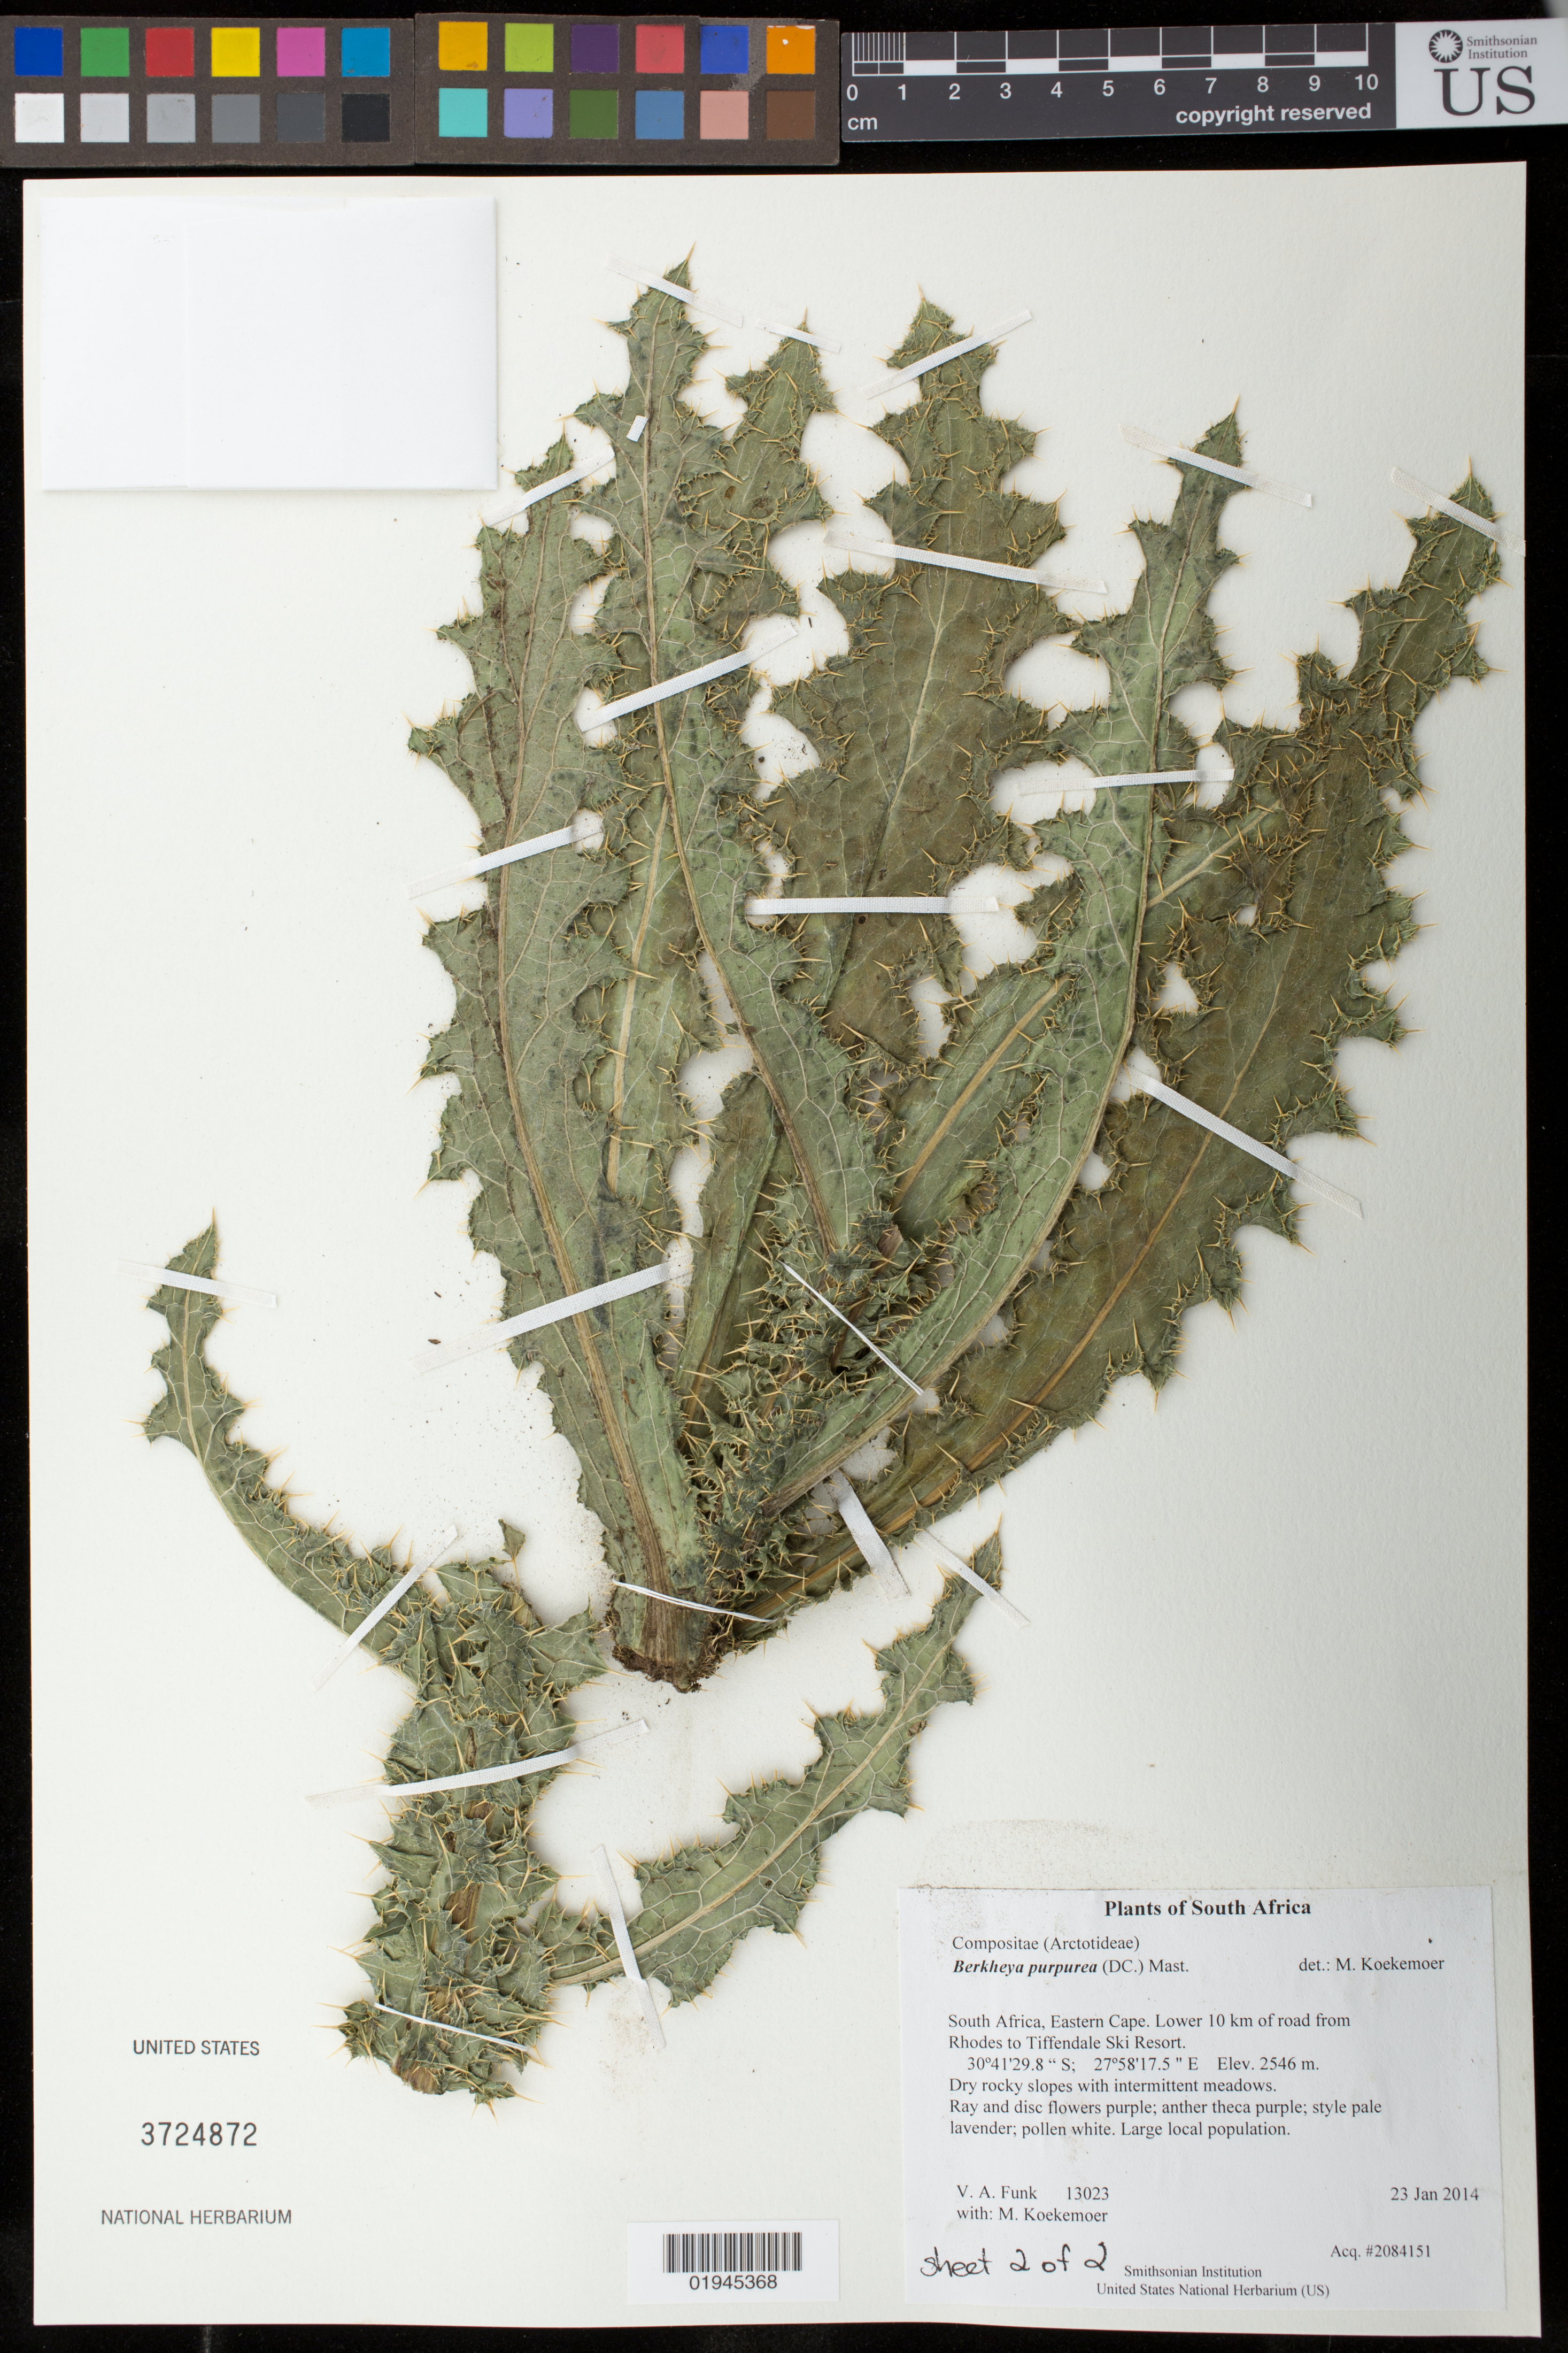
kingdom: Plantae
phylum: Tracheophyta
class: Magnoliopsida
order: Asterales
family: Asteraceae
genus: Berkheya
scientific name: Berkheya purpurea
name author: (DC.) Mast.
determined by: Koekemoer, M.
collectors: M. Koekemoer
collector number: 13023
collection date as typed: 23 Jan 2014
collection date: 2014-01-23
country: South Africa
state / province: Eastern Cape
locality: Lower 10 km of Road from Rhodes to Tiffendale Ski Resort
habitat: Dry rocky slopes with intermittant meadows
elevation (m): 2546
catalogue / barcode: US 3724872